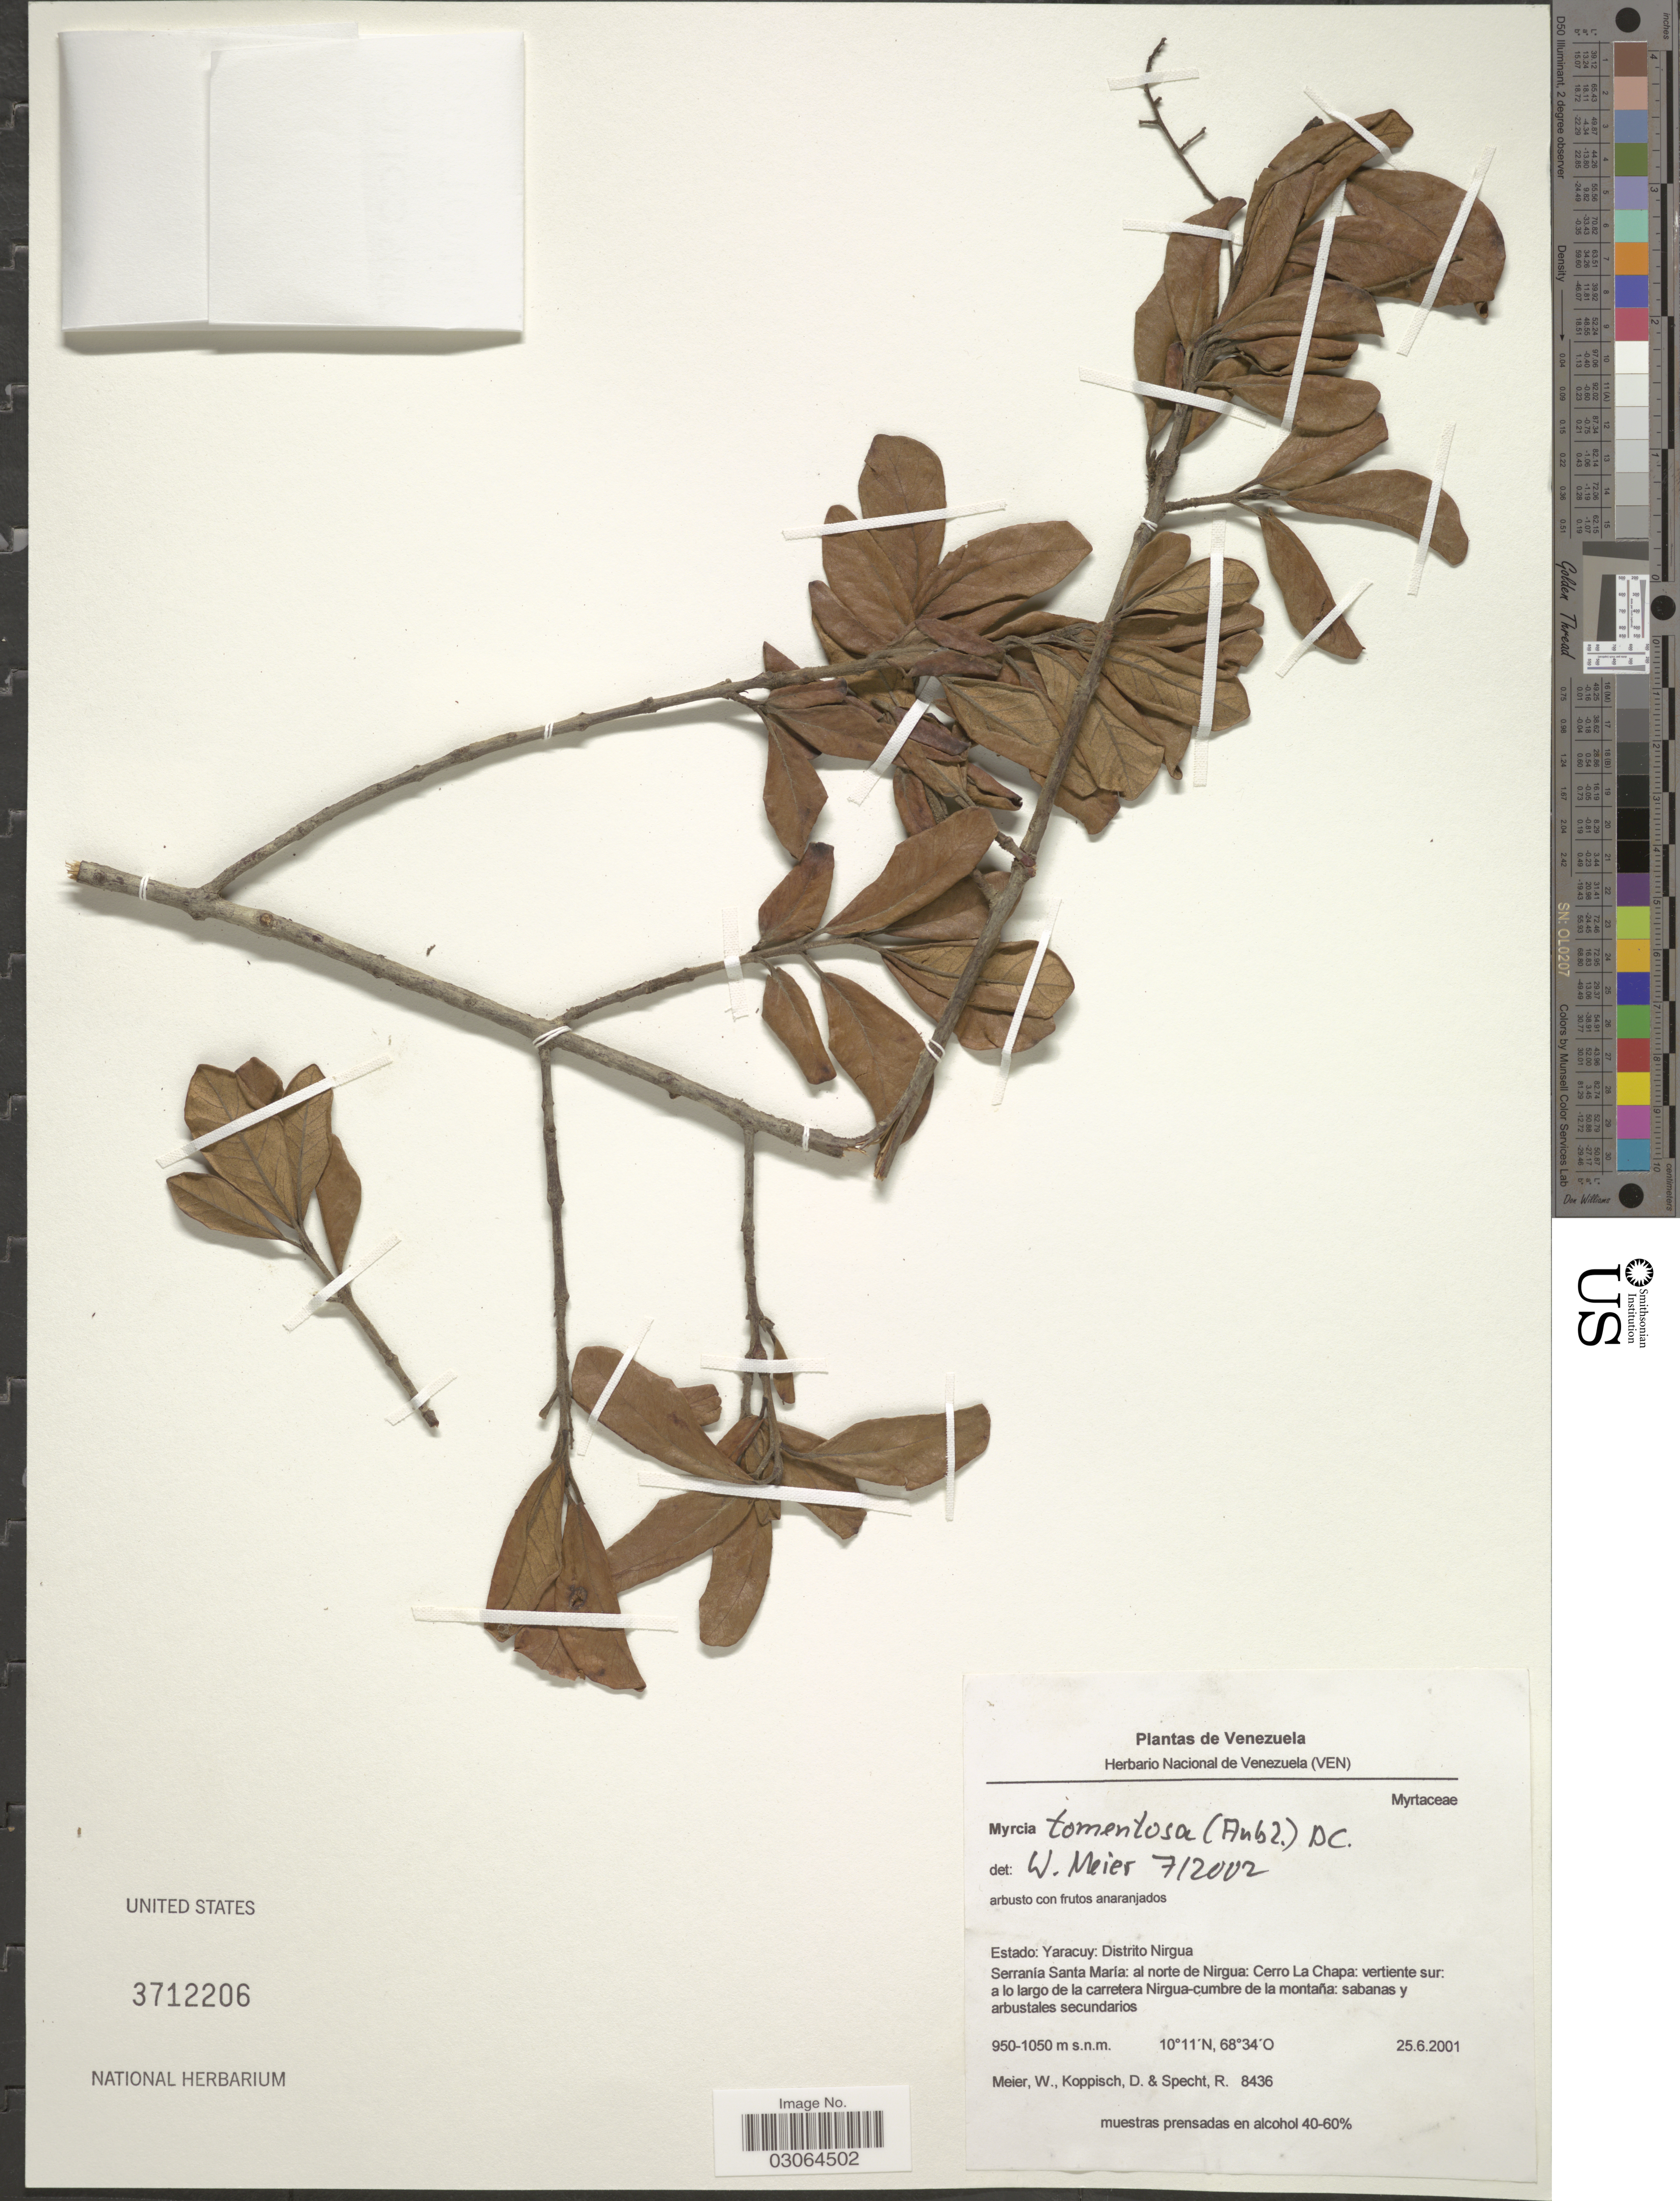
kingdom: Plantae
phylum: Tracheophyta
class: Magnoliopsida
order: Myrtales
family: Myrtaceae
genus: Myrcia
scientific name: Myrcia tomentosa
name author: (Aubl.) DC.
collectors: W. Meier, D. Koppisch & R. Specht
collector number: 8436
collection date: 2001-06-25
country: Venezuela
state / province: Yaracuy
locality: Distrito Nirgua, Serranía Santa María: al norte de Nirgua: Cerro La Chapa: vertiente sur: a lo largo de la carretera Nirgua-cumbre de la montaña: sabanas y arbustales secundarios.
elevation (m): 950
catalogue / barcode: US 3712206